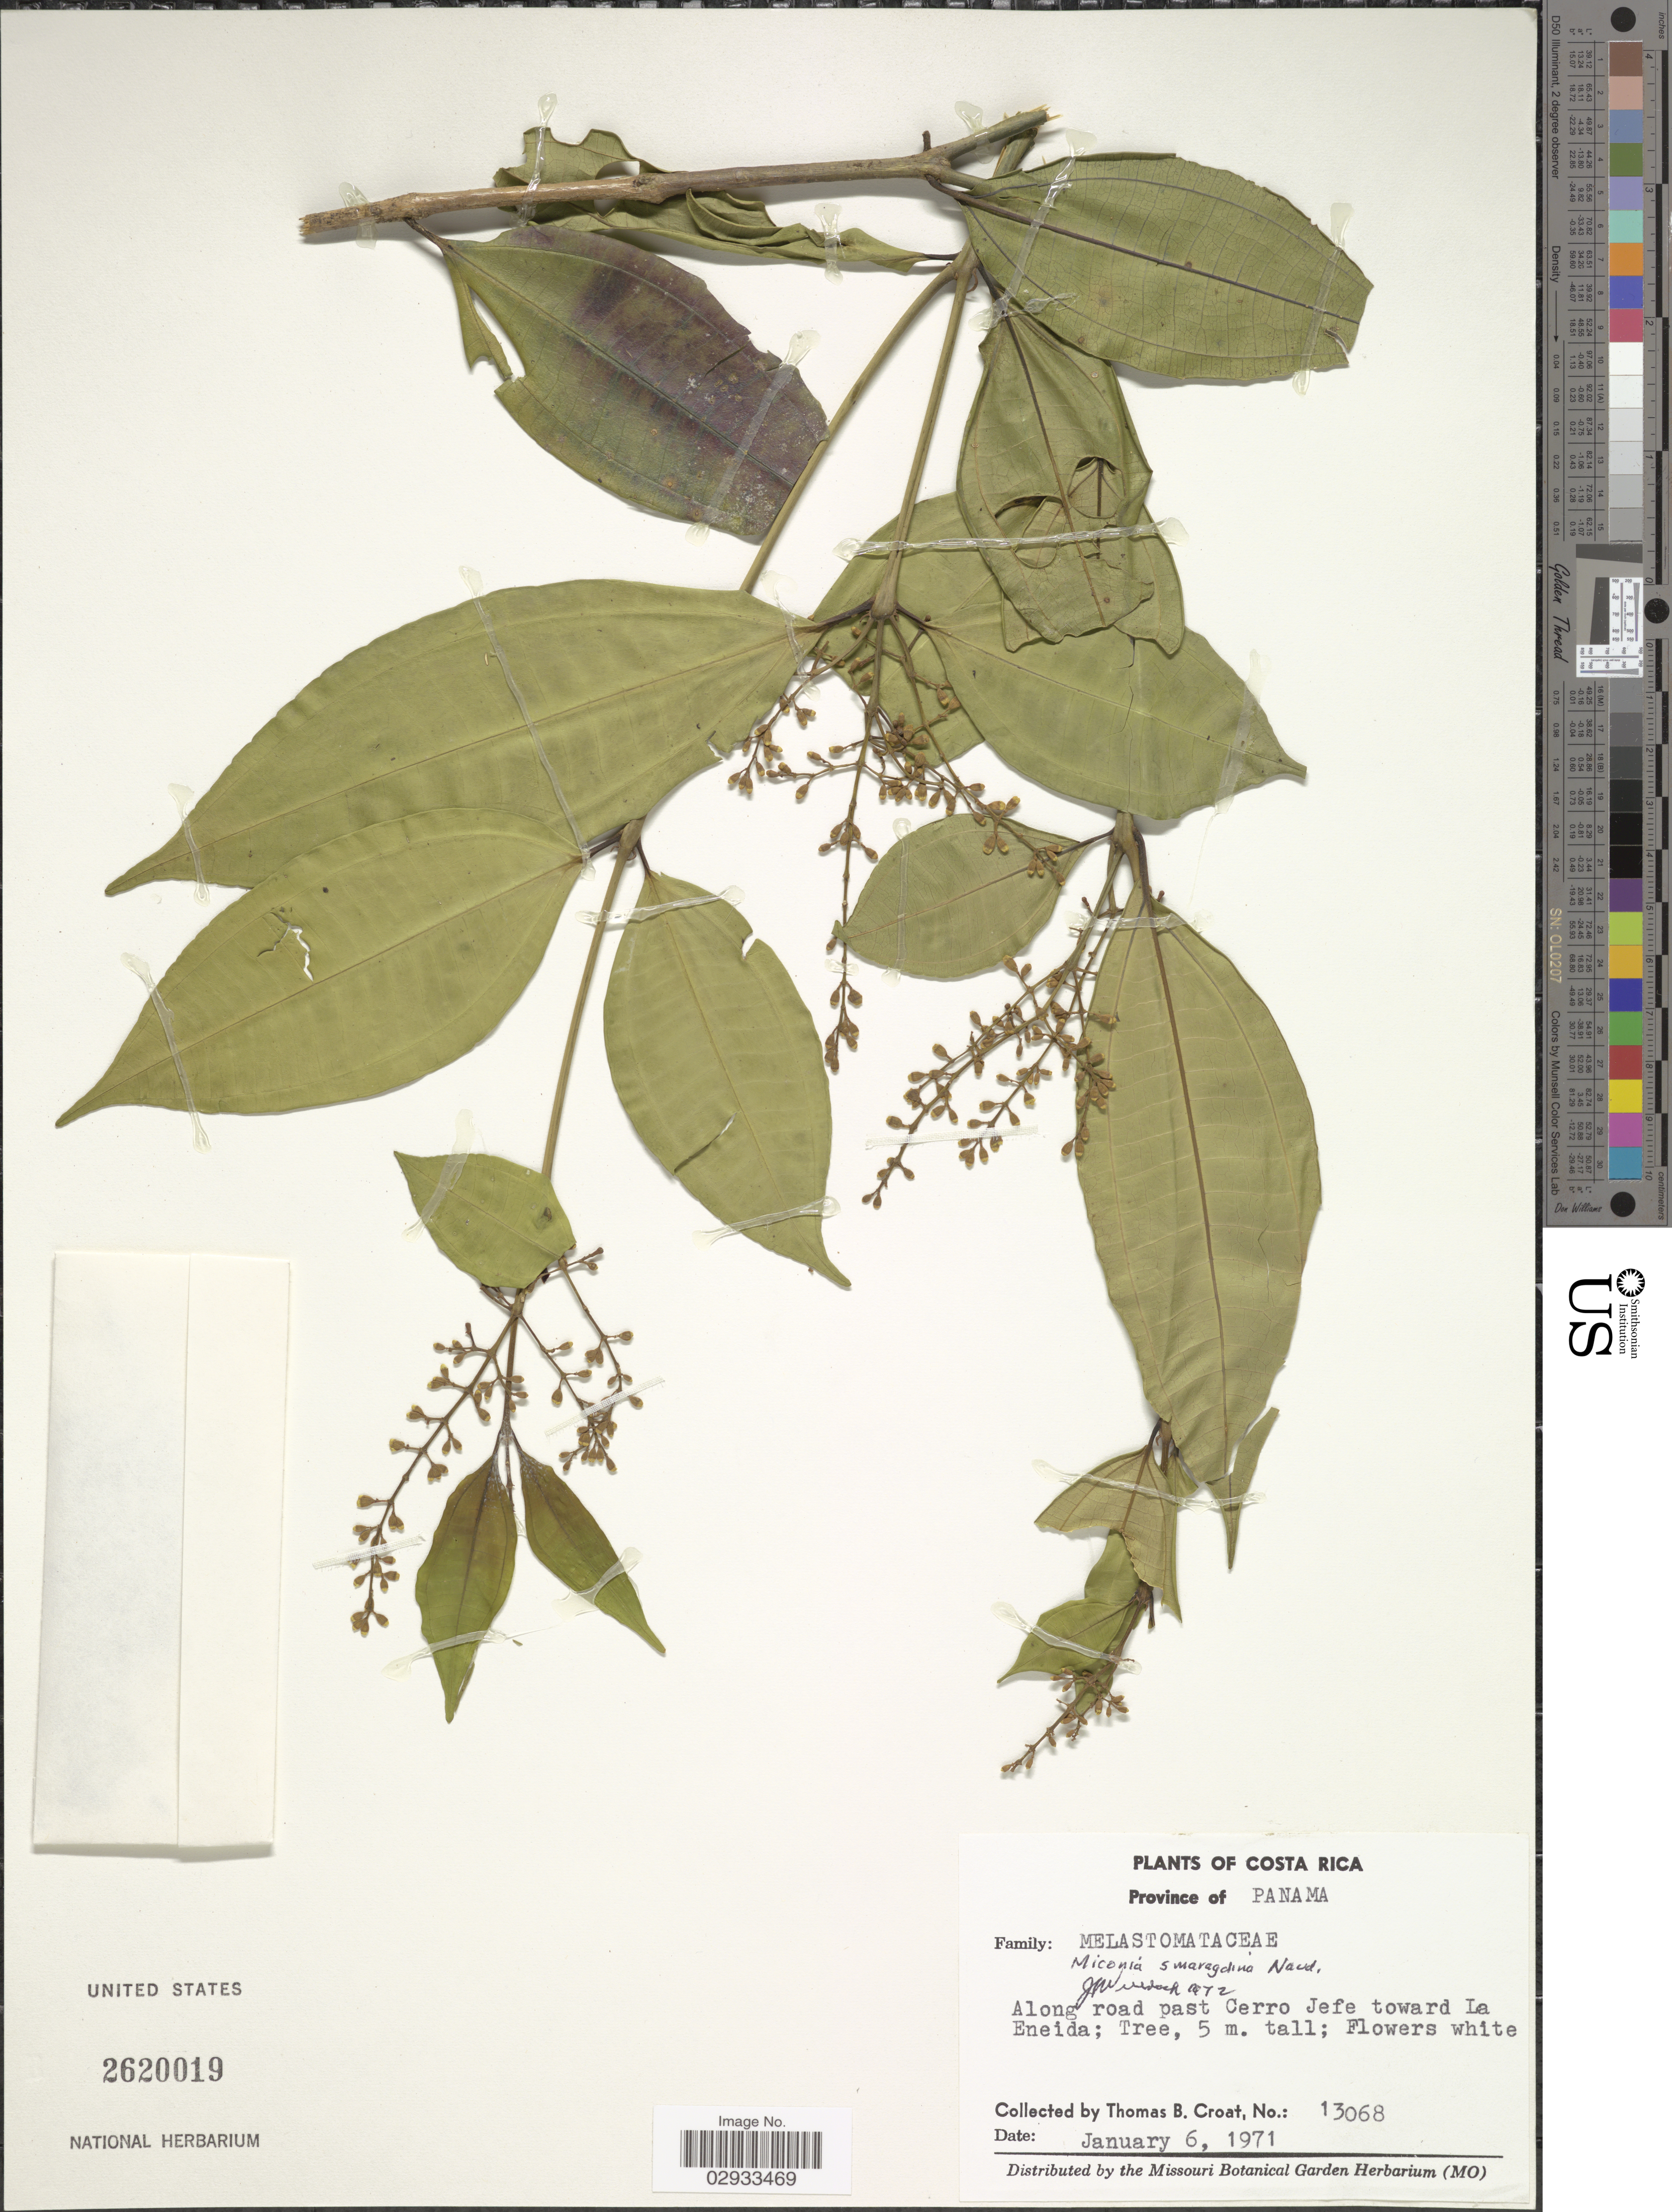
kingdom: Plantae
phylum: Tracheophyta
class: Magnoliopsida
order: Myrtales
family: Melastomataceae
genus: Miconia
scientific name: Miconia smaragdina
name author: Naudin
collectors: T. B. Croat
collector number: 13068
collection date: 1971-01-06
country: Panama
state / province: Panamá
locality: Along road past Cerro Jefe toward La Eneida.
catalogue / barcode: US 2620019